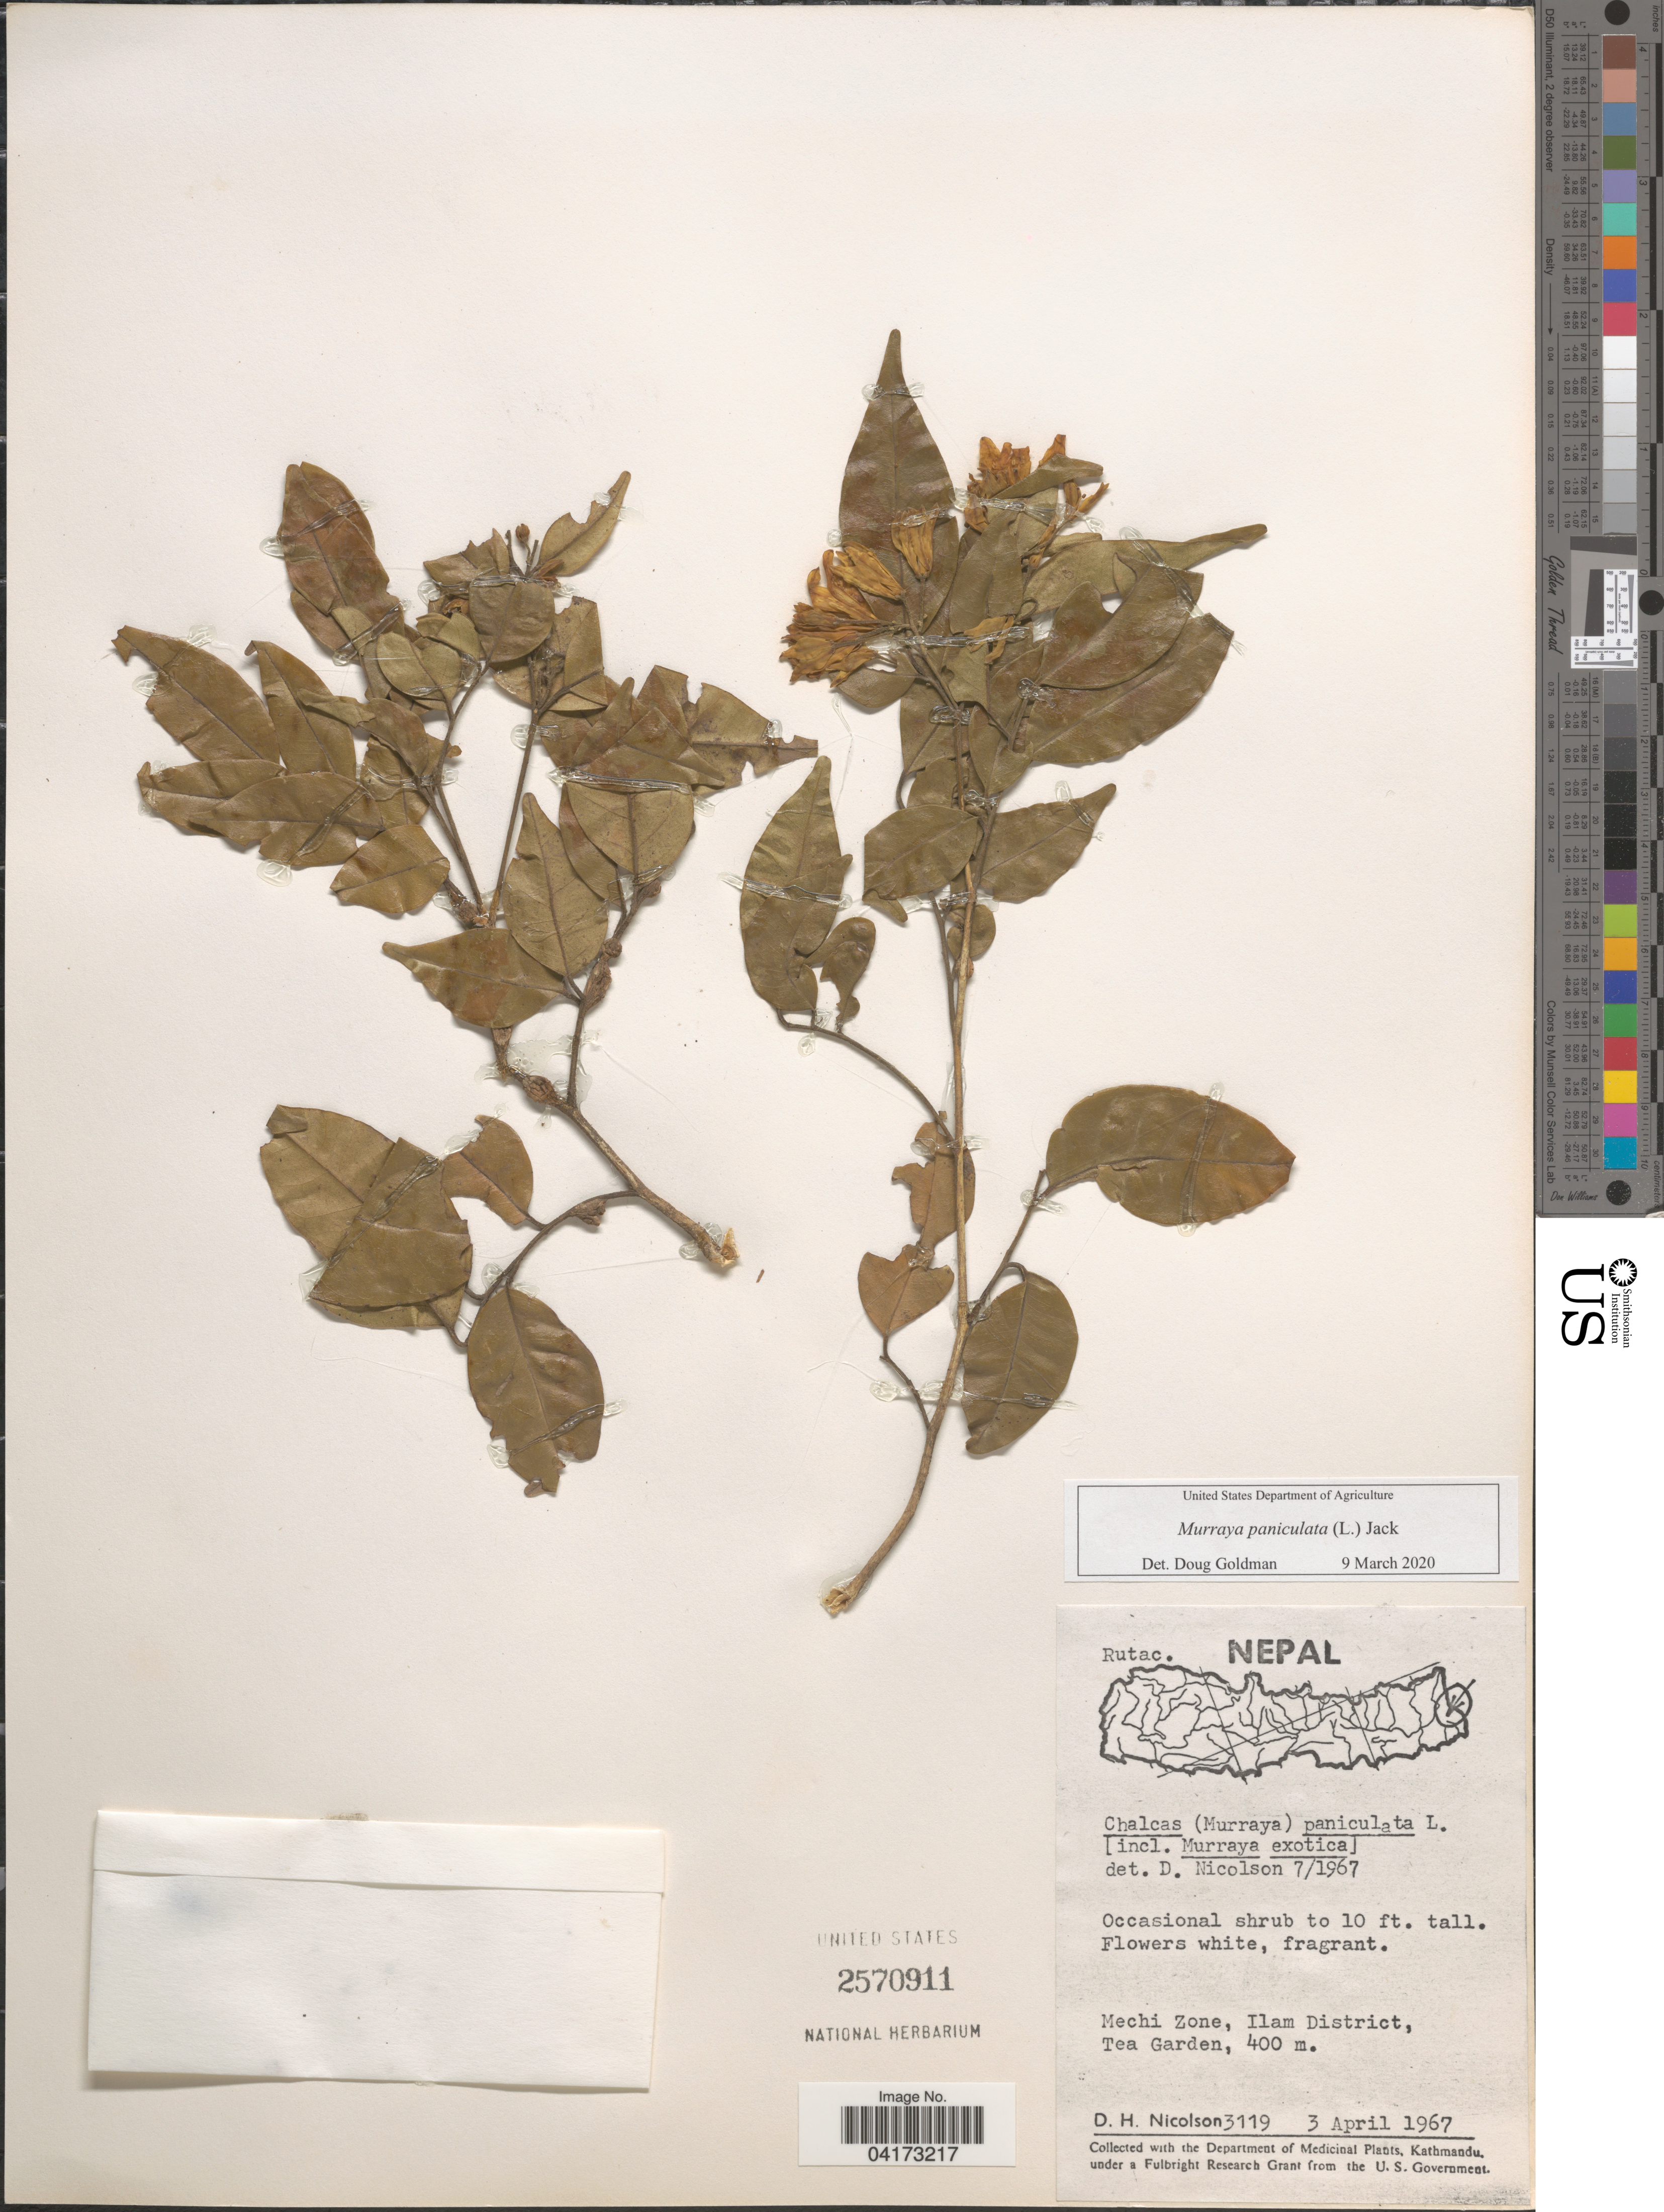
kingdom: Plantae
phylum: Tracheophyta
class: Magnoliopsida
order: Sapindales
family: Rutaceae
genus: Murraya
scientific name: Murraya paniculata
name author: (L.) Jack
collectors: D. H. Nicolson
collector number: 3119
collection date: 1967-04-03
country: Nepal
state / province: Mechi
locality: Mechi Zone, Ilam District, Tea Garden.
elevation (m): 400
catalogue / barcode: US 2570911